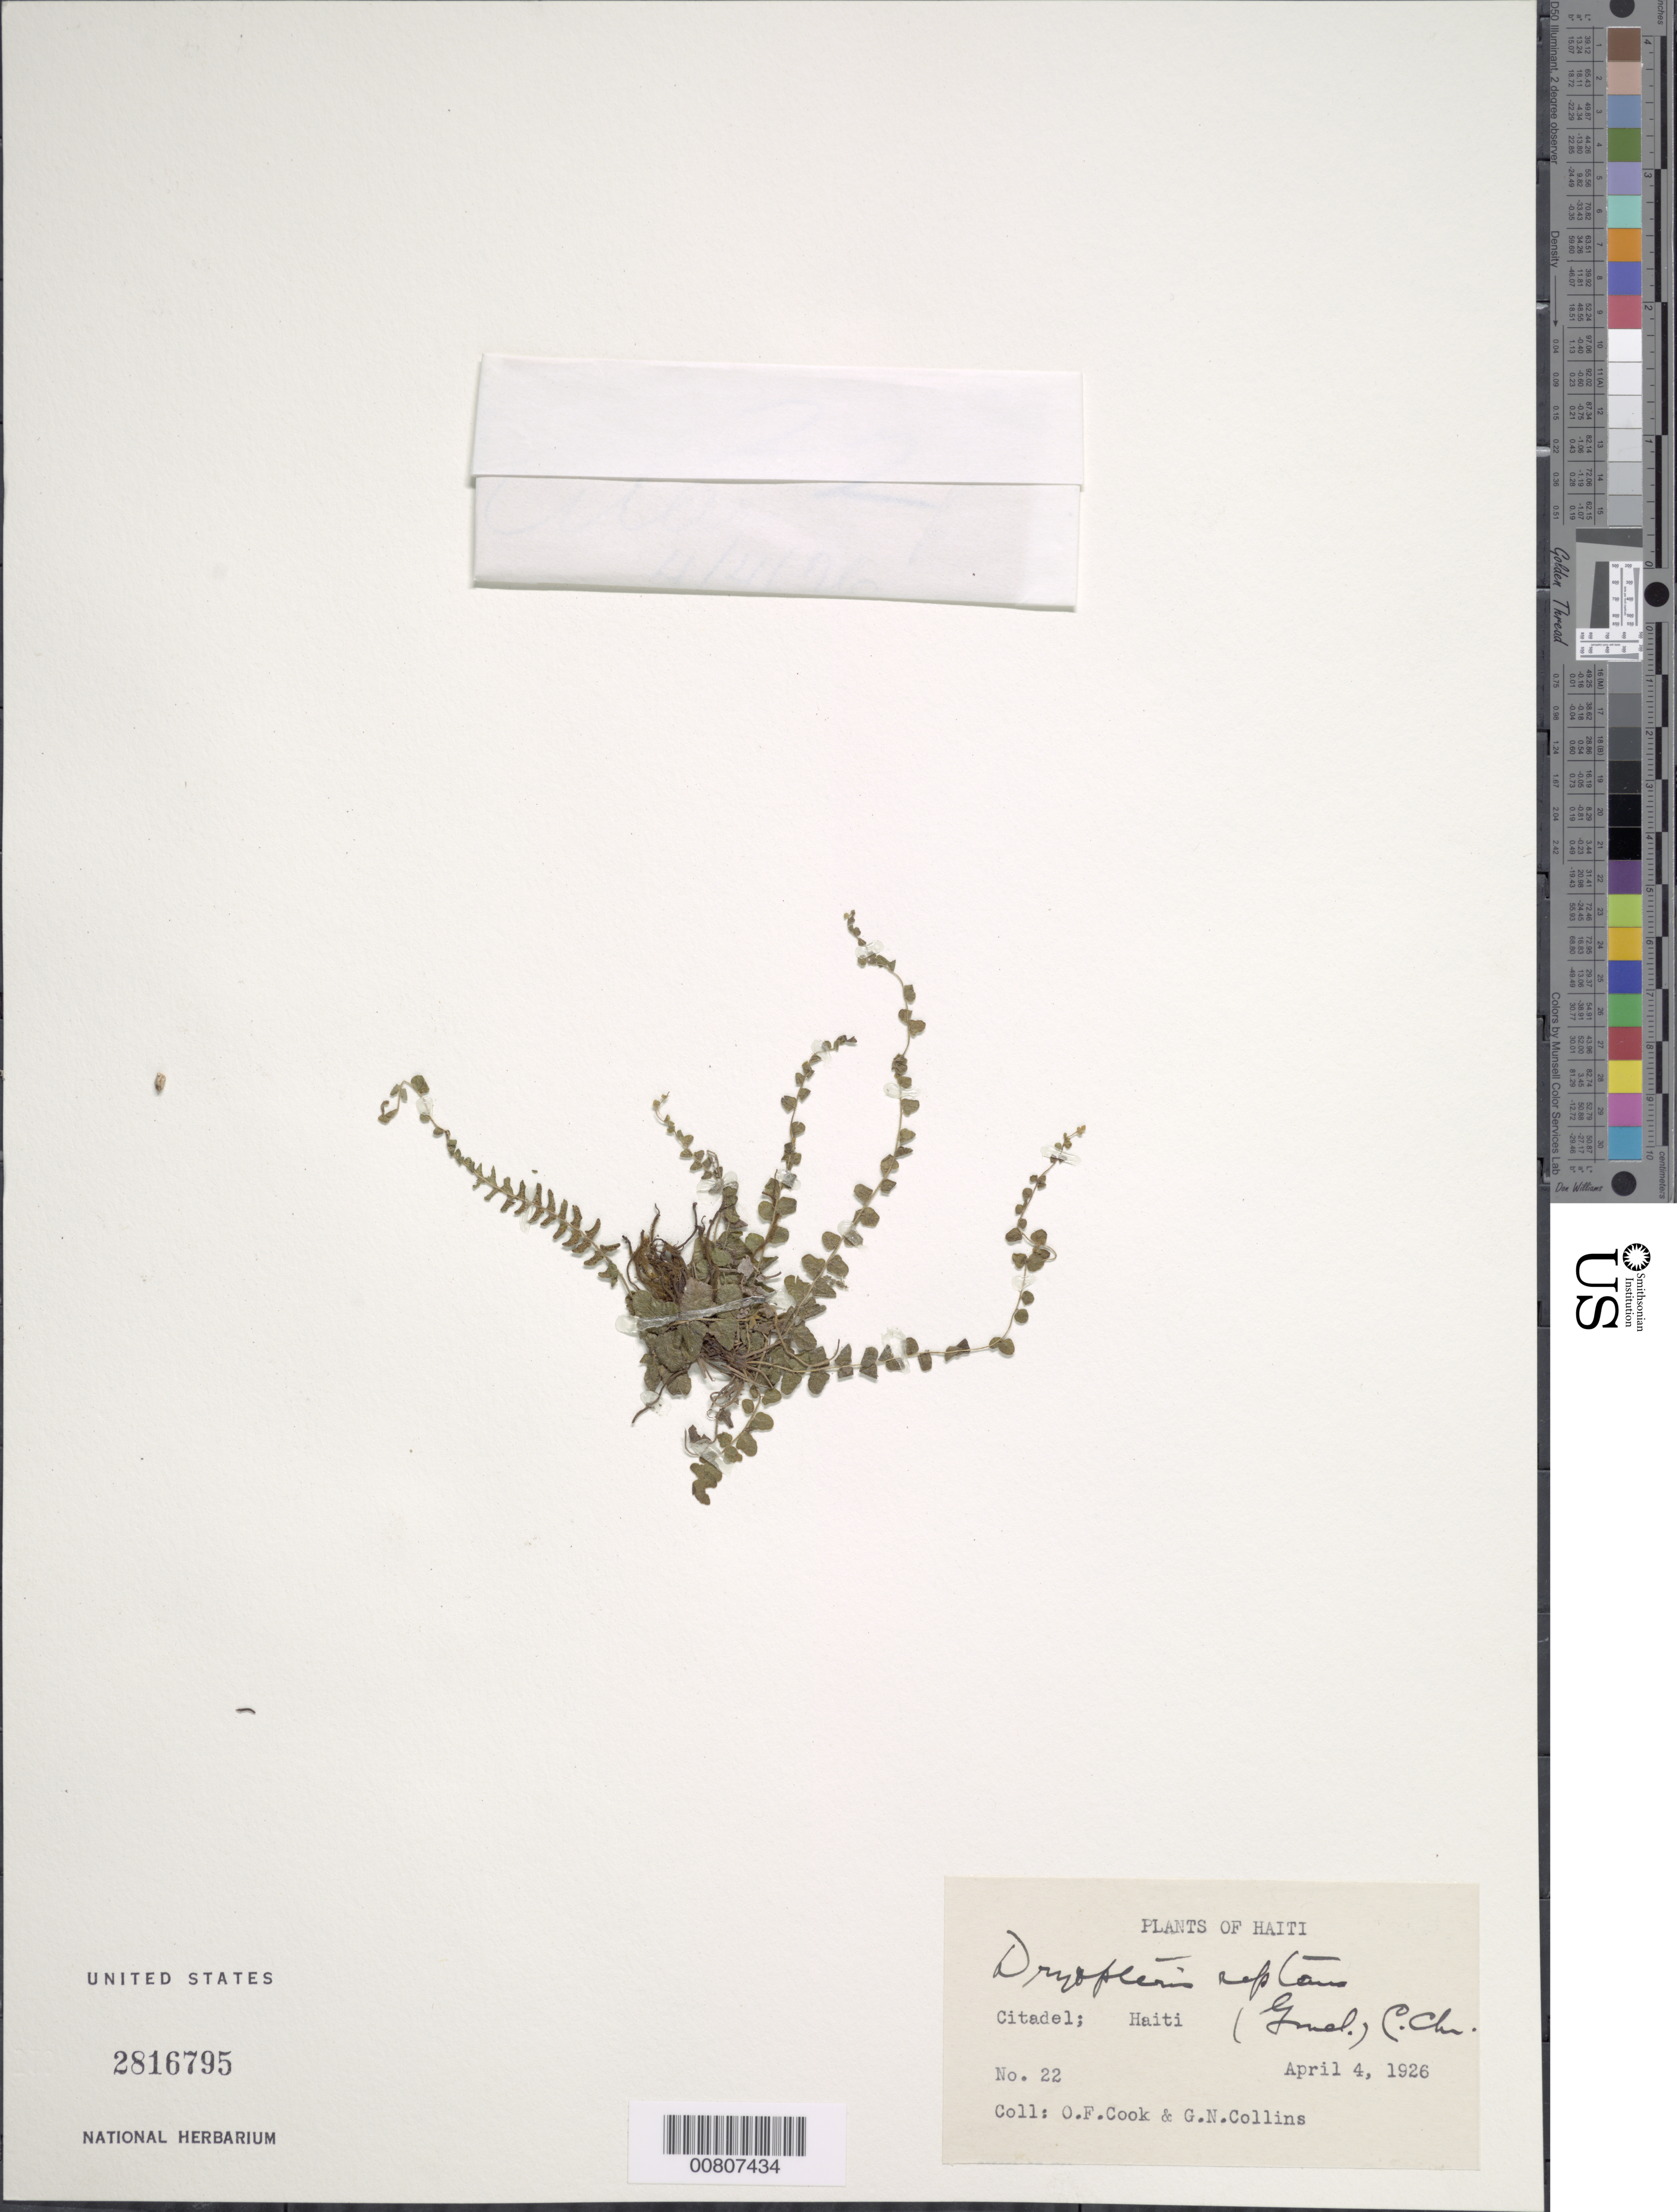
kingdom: Plantae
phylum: Tracheophyta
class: Polypodiopsida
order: Polypodiales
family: Thelypteridaceae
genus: Goniopteris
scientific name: Goniopteris reptans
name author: (J.F. Gmel.) C. Presl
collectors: O. F. Cook & G. Collins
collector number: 22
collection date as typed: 04 Apr 1926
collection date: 1926-04-04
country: Haiti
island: Hispaniola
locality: Citadel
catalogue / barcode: US 2816795